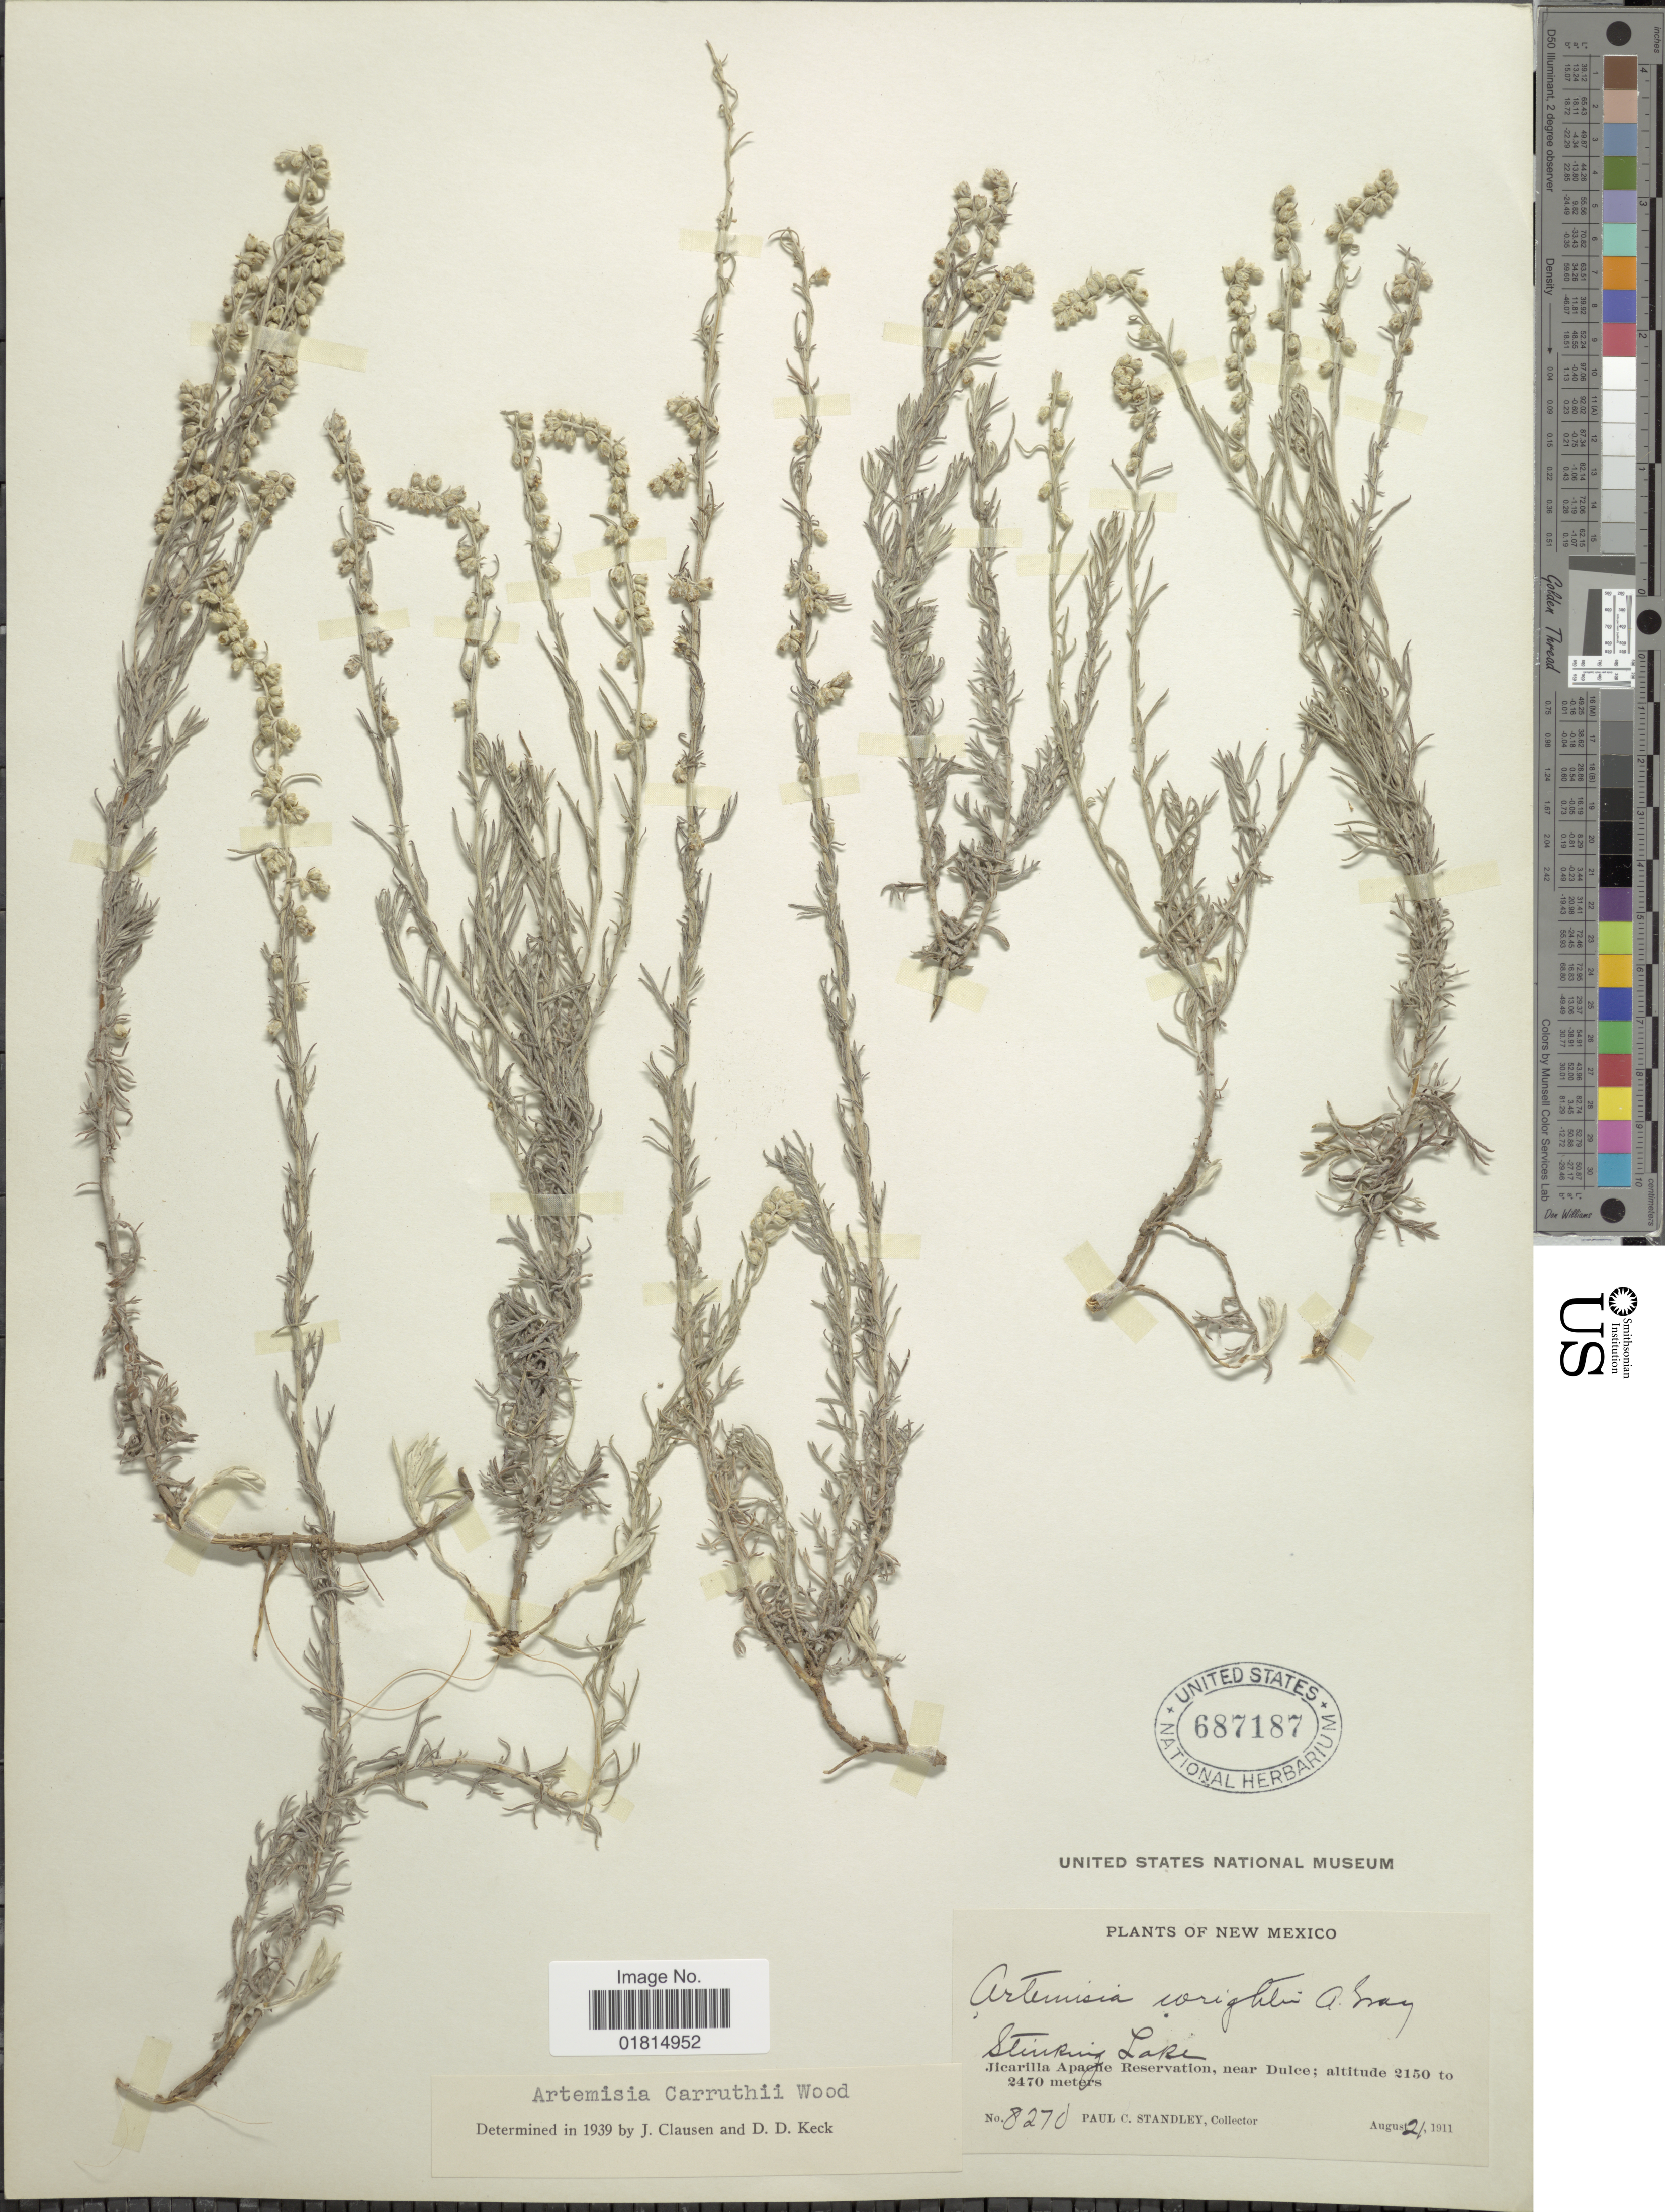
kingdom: Plantae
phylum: Tracheophyta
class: Magnoliopsida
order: Asterales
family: Asteraceae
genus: Artemisia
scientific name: Artemisia carruthii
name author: Alph. Wood ex Carruth.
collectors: P. C. Standley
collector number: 8270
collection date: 1911-08-21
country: United States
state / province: New Mexico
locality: Stinking Lake. Jicarilla Apache Reservation, near Dulce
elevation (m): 2150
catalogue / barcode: US 687187